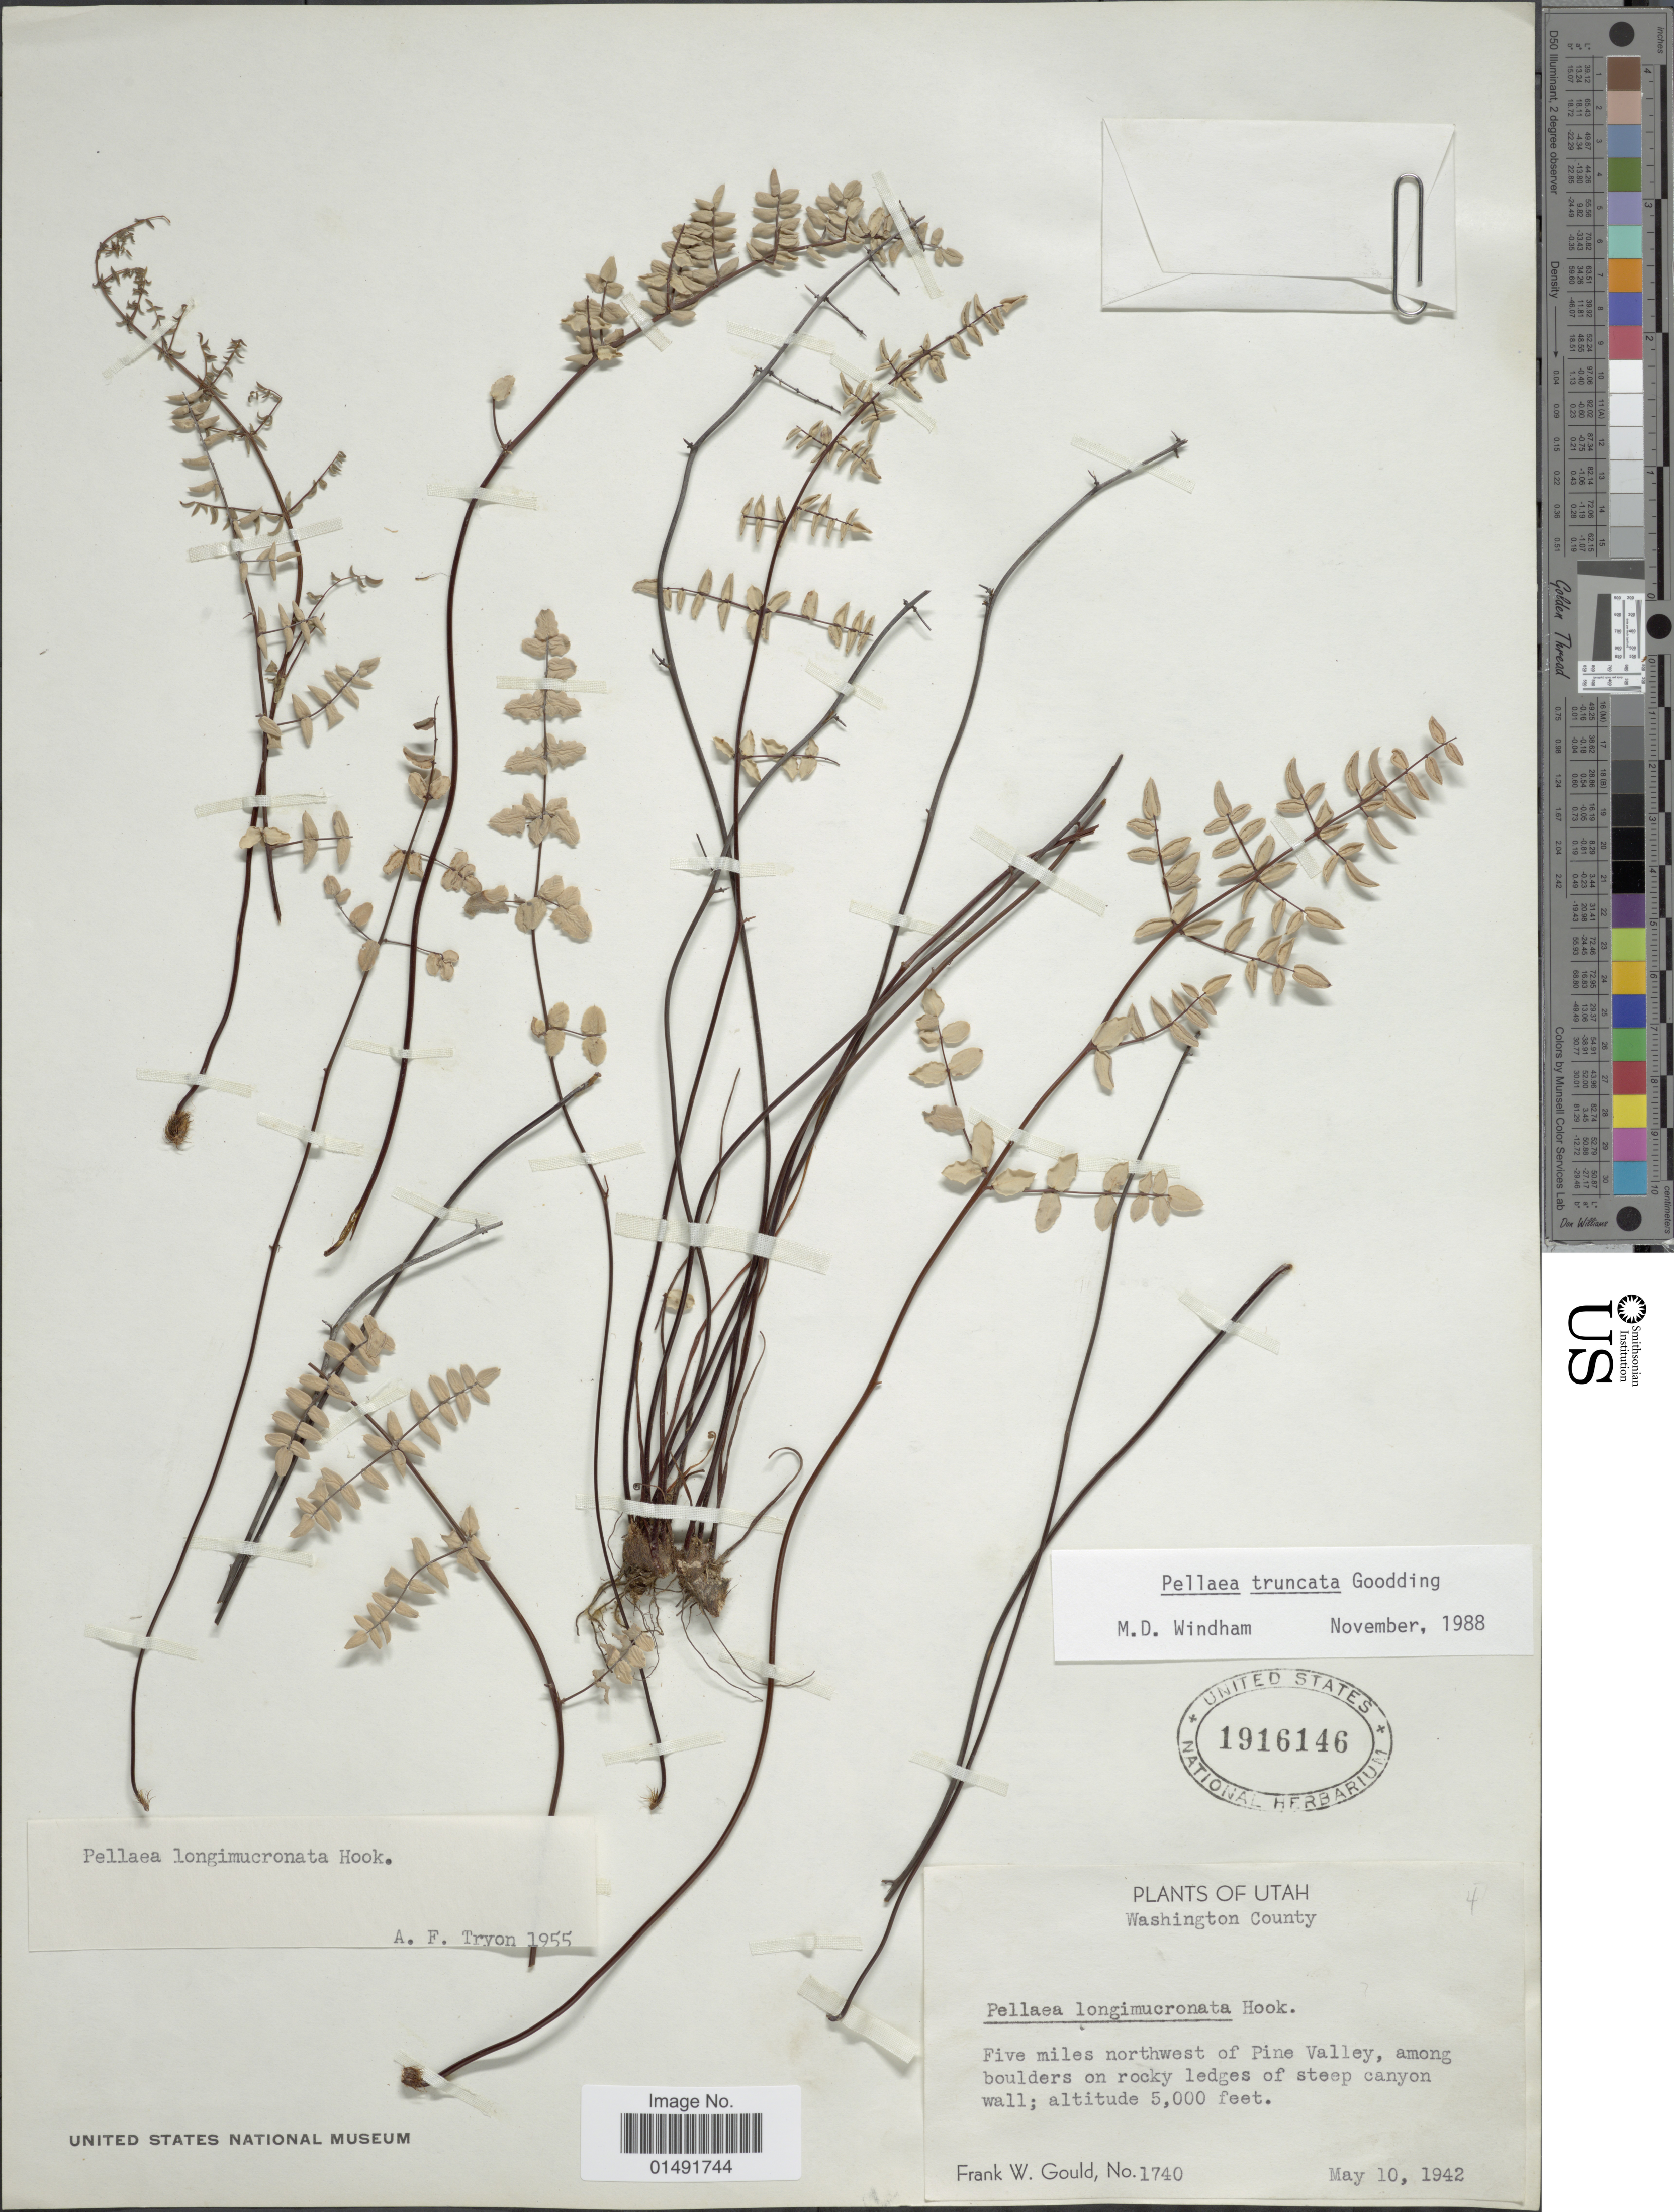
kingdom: Plantae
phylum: Tracheophyta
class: Polypodiopsida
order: Polypodiales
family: Pteridaceae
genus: Pellaea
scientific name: Pellaea truncata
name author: Goodd.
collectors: F. W. Gould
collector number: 1740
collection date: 1942-05-10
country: United States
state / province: Washington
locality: Utah, Five miles northwest of Pine Valley, among boulders on rocky ledges of steep canyon wall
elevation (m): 1524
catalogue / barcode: US 1916146